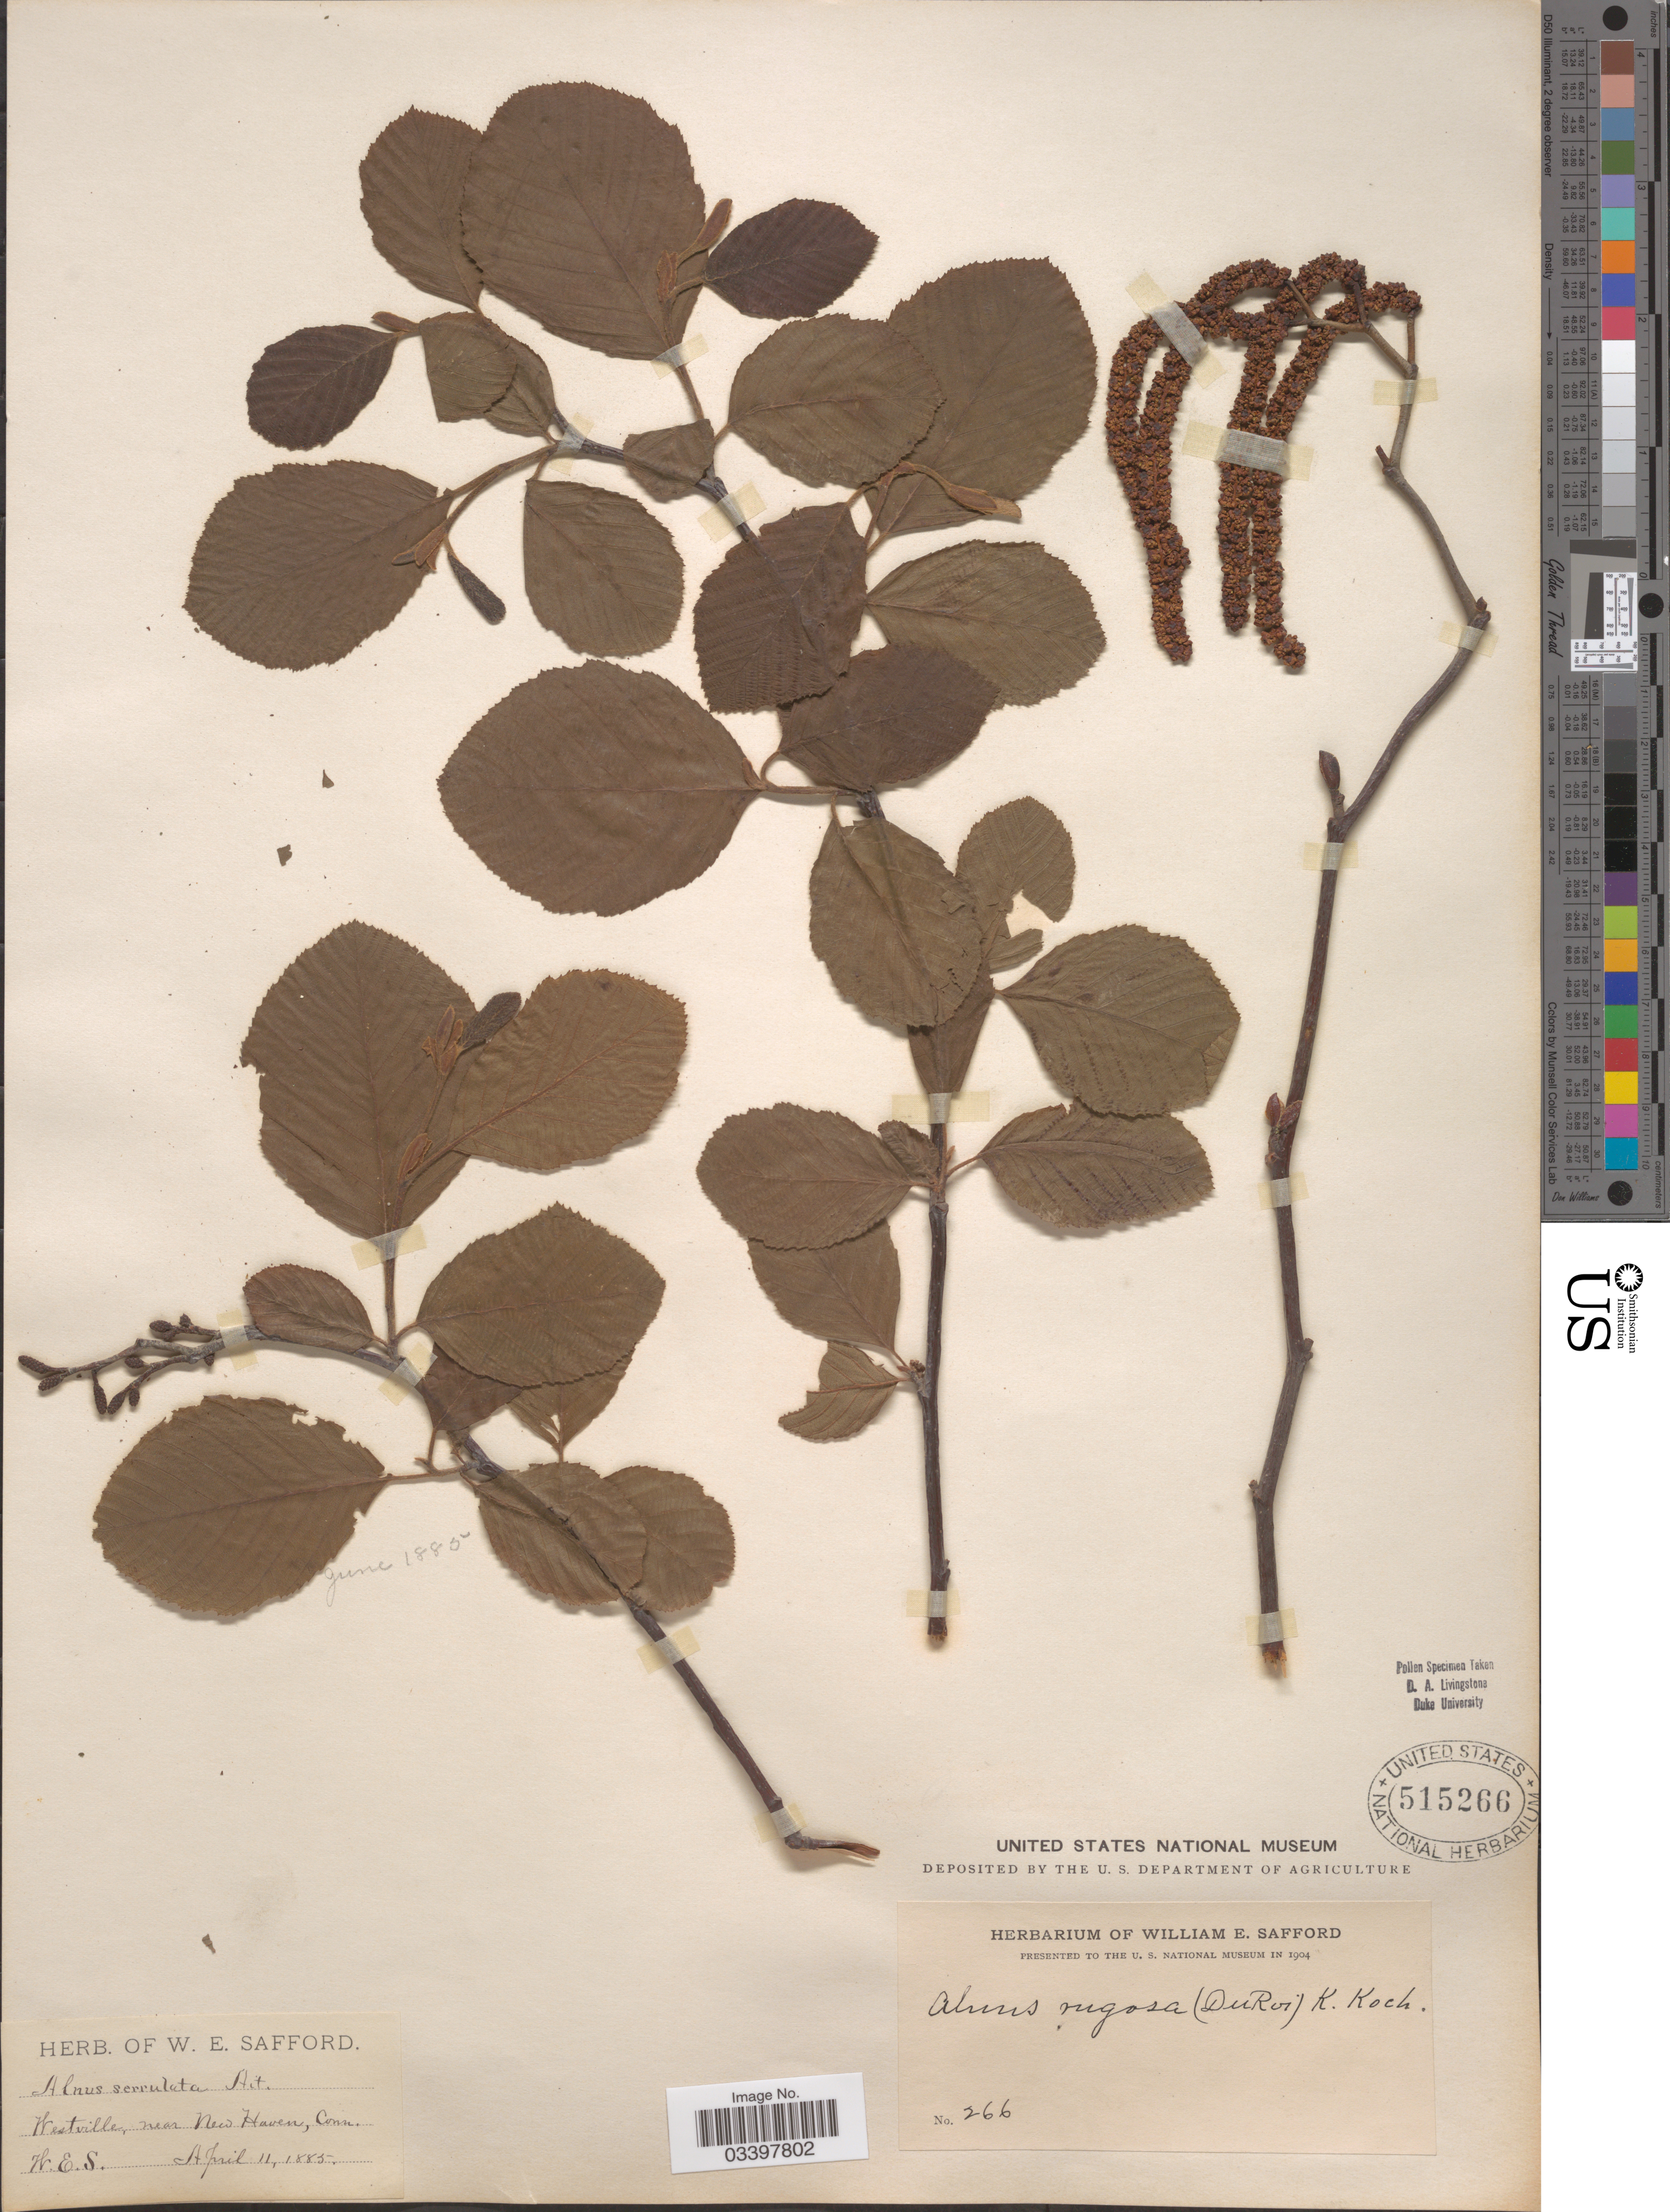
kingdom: Plantae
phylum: Tracheophyta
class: Magnoliopsida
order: Fagales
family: Betulaceae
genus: Alnus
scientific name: Alnus incana subsp. rugosa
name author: (Du Roi) R.T. Clausen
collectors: W. E. Safford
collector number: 266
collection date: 1885-04-11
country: United States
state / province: Connecticut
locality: Westville, near New Haven.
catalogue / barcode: US 515266